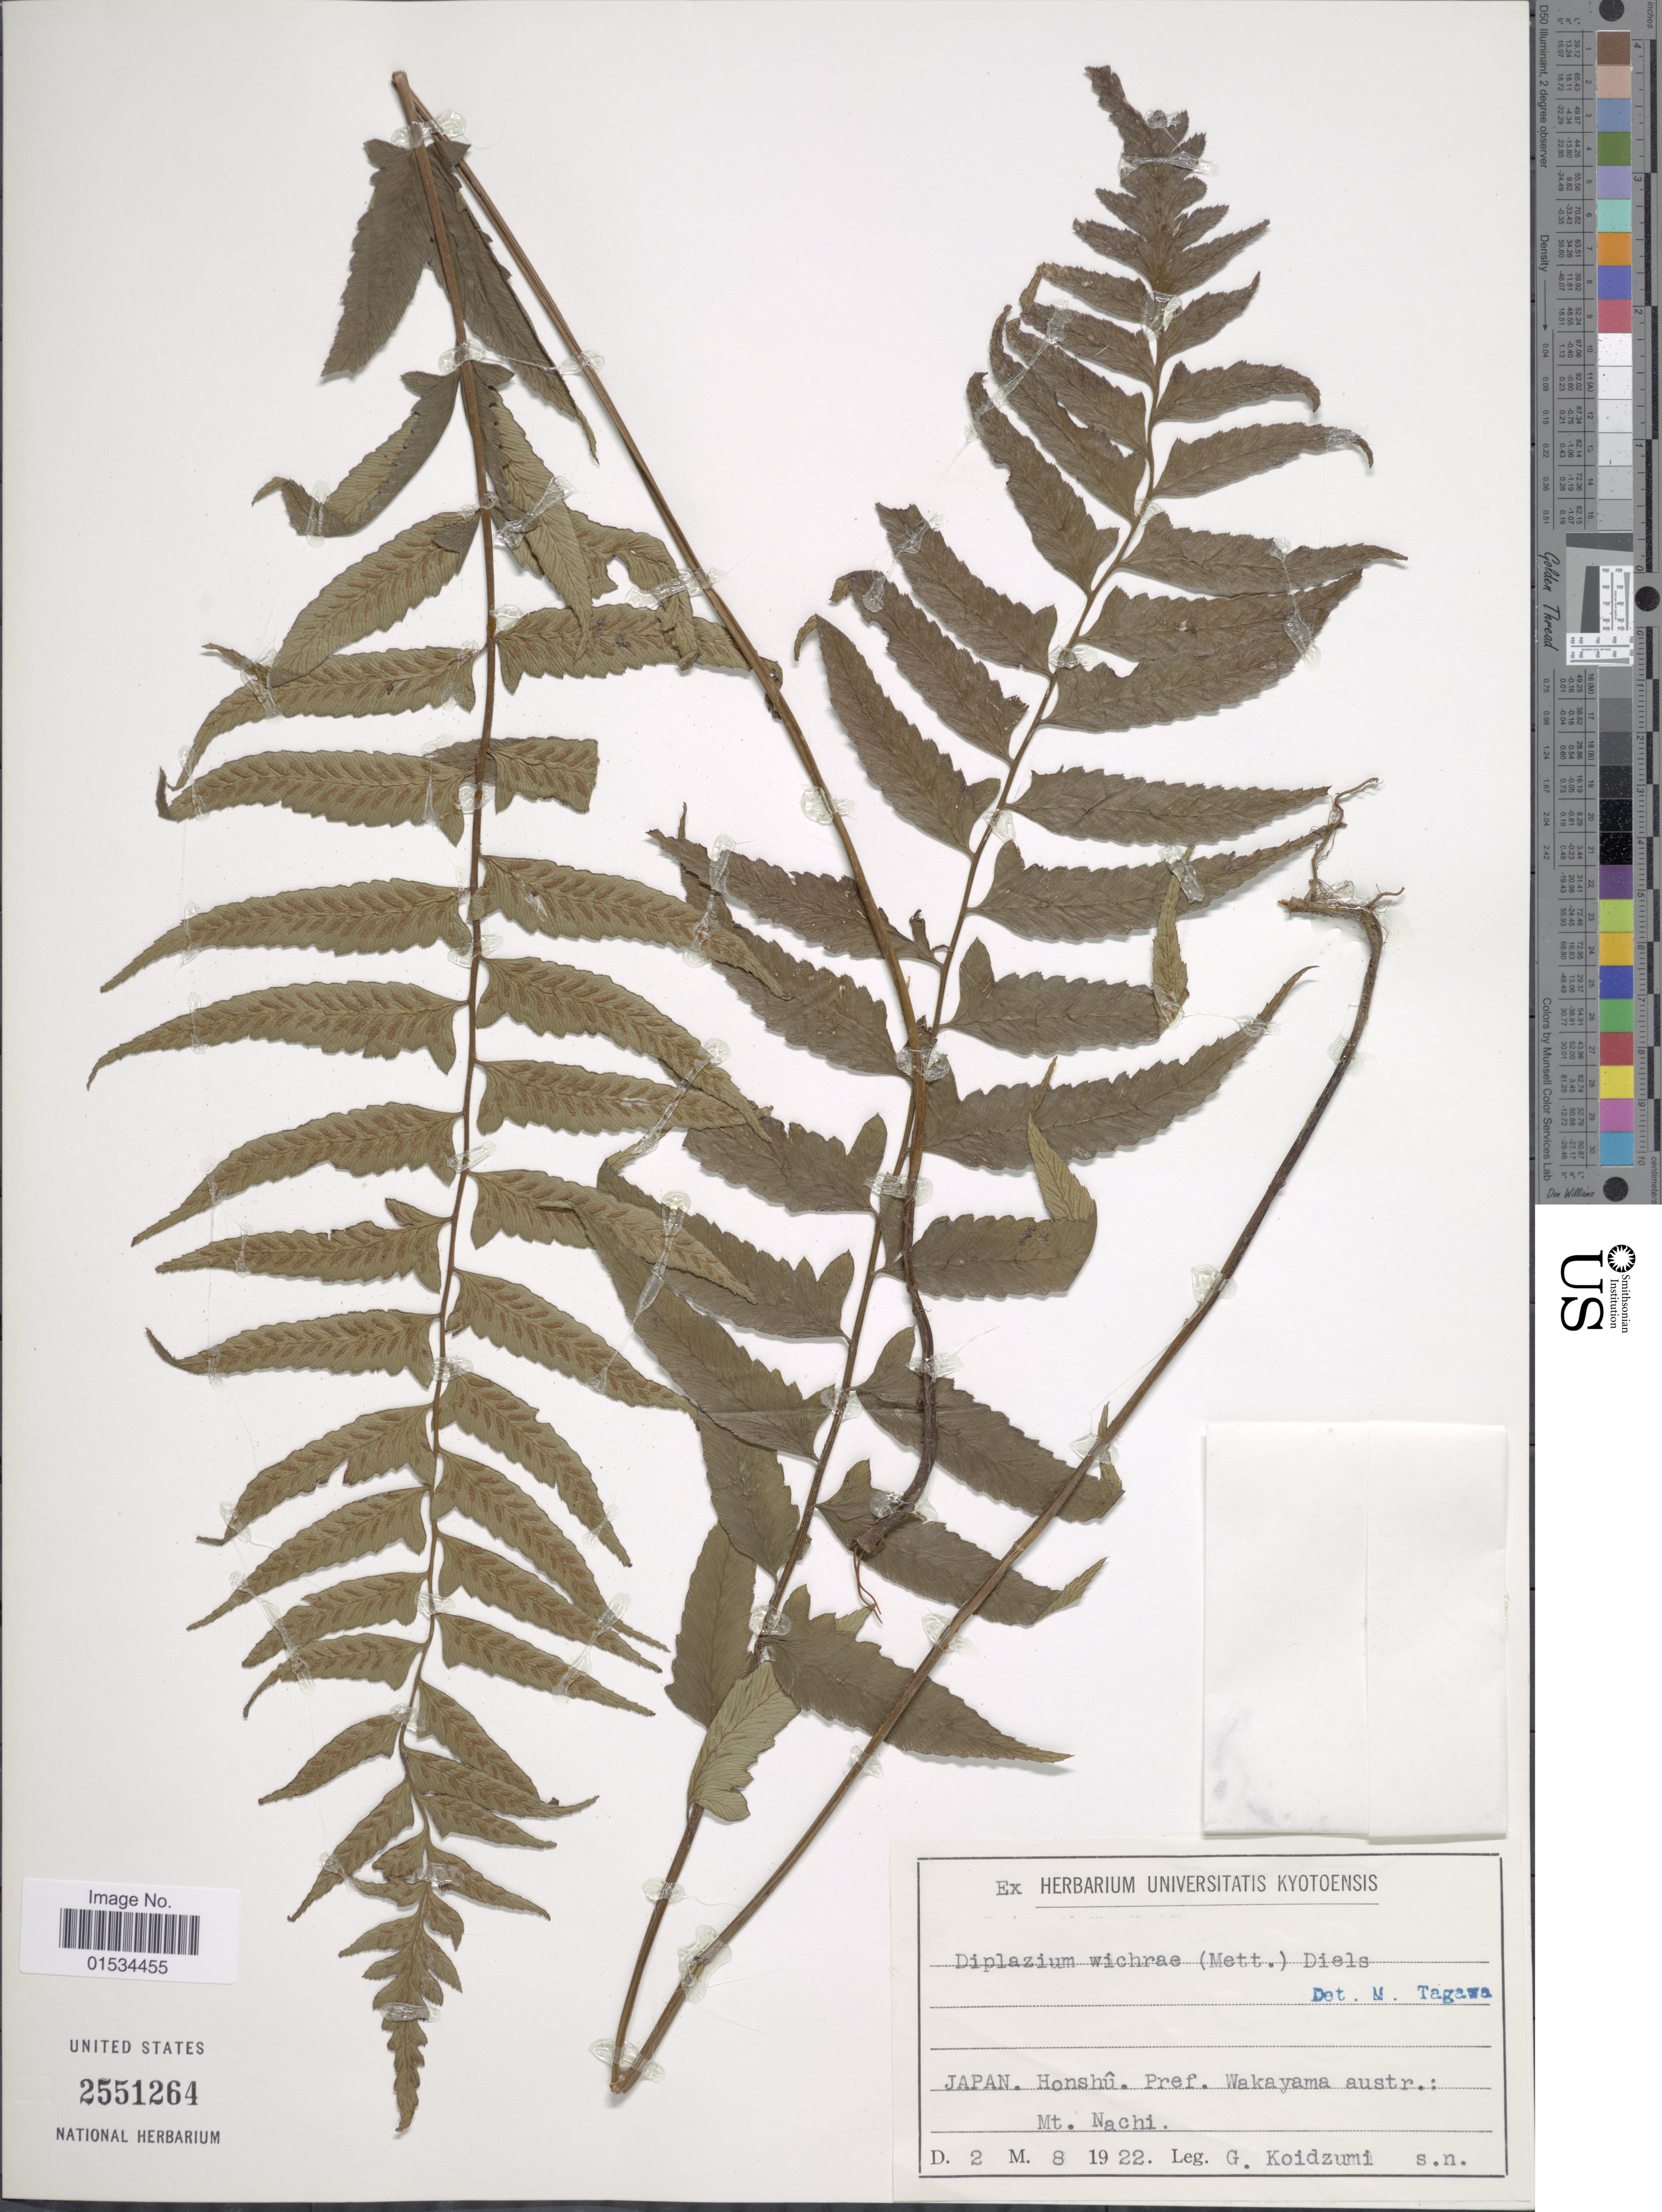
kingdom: Plantae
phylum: Tracheophyta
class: Polypodiopsida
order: Polypodiales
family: Athyriaceae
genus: Diplazium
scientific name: Diplazium wichurae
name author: (Mett.) Diels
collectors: G. Koidzumi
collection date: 1922-08-02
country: Japan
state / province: Wakayama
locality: Honshu: Mt. Nachi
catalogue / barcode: US 2551254